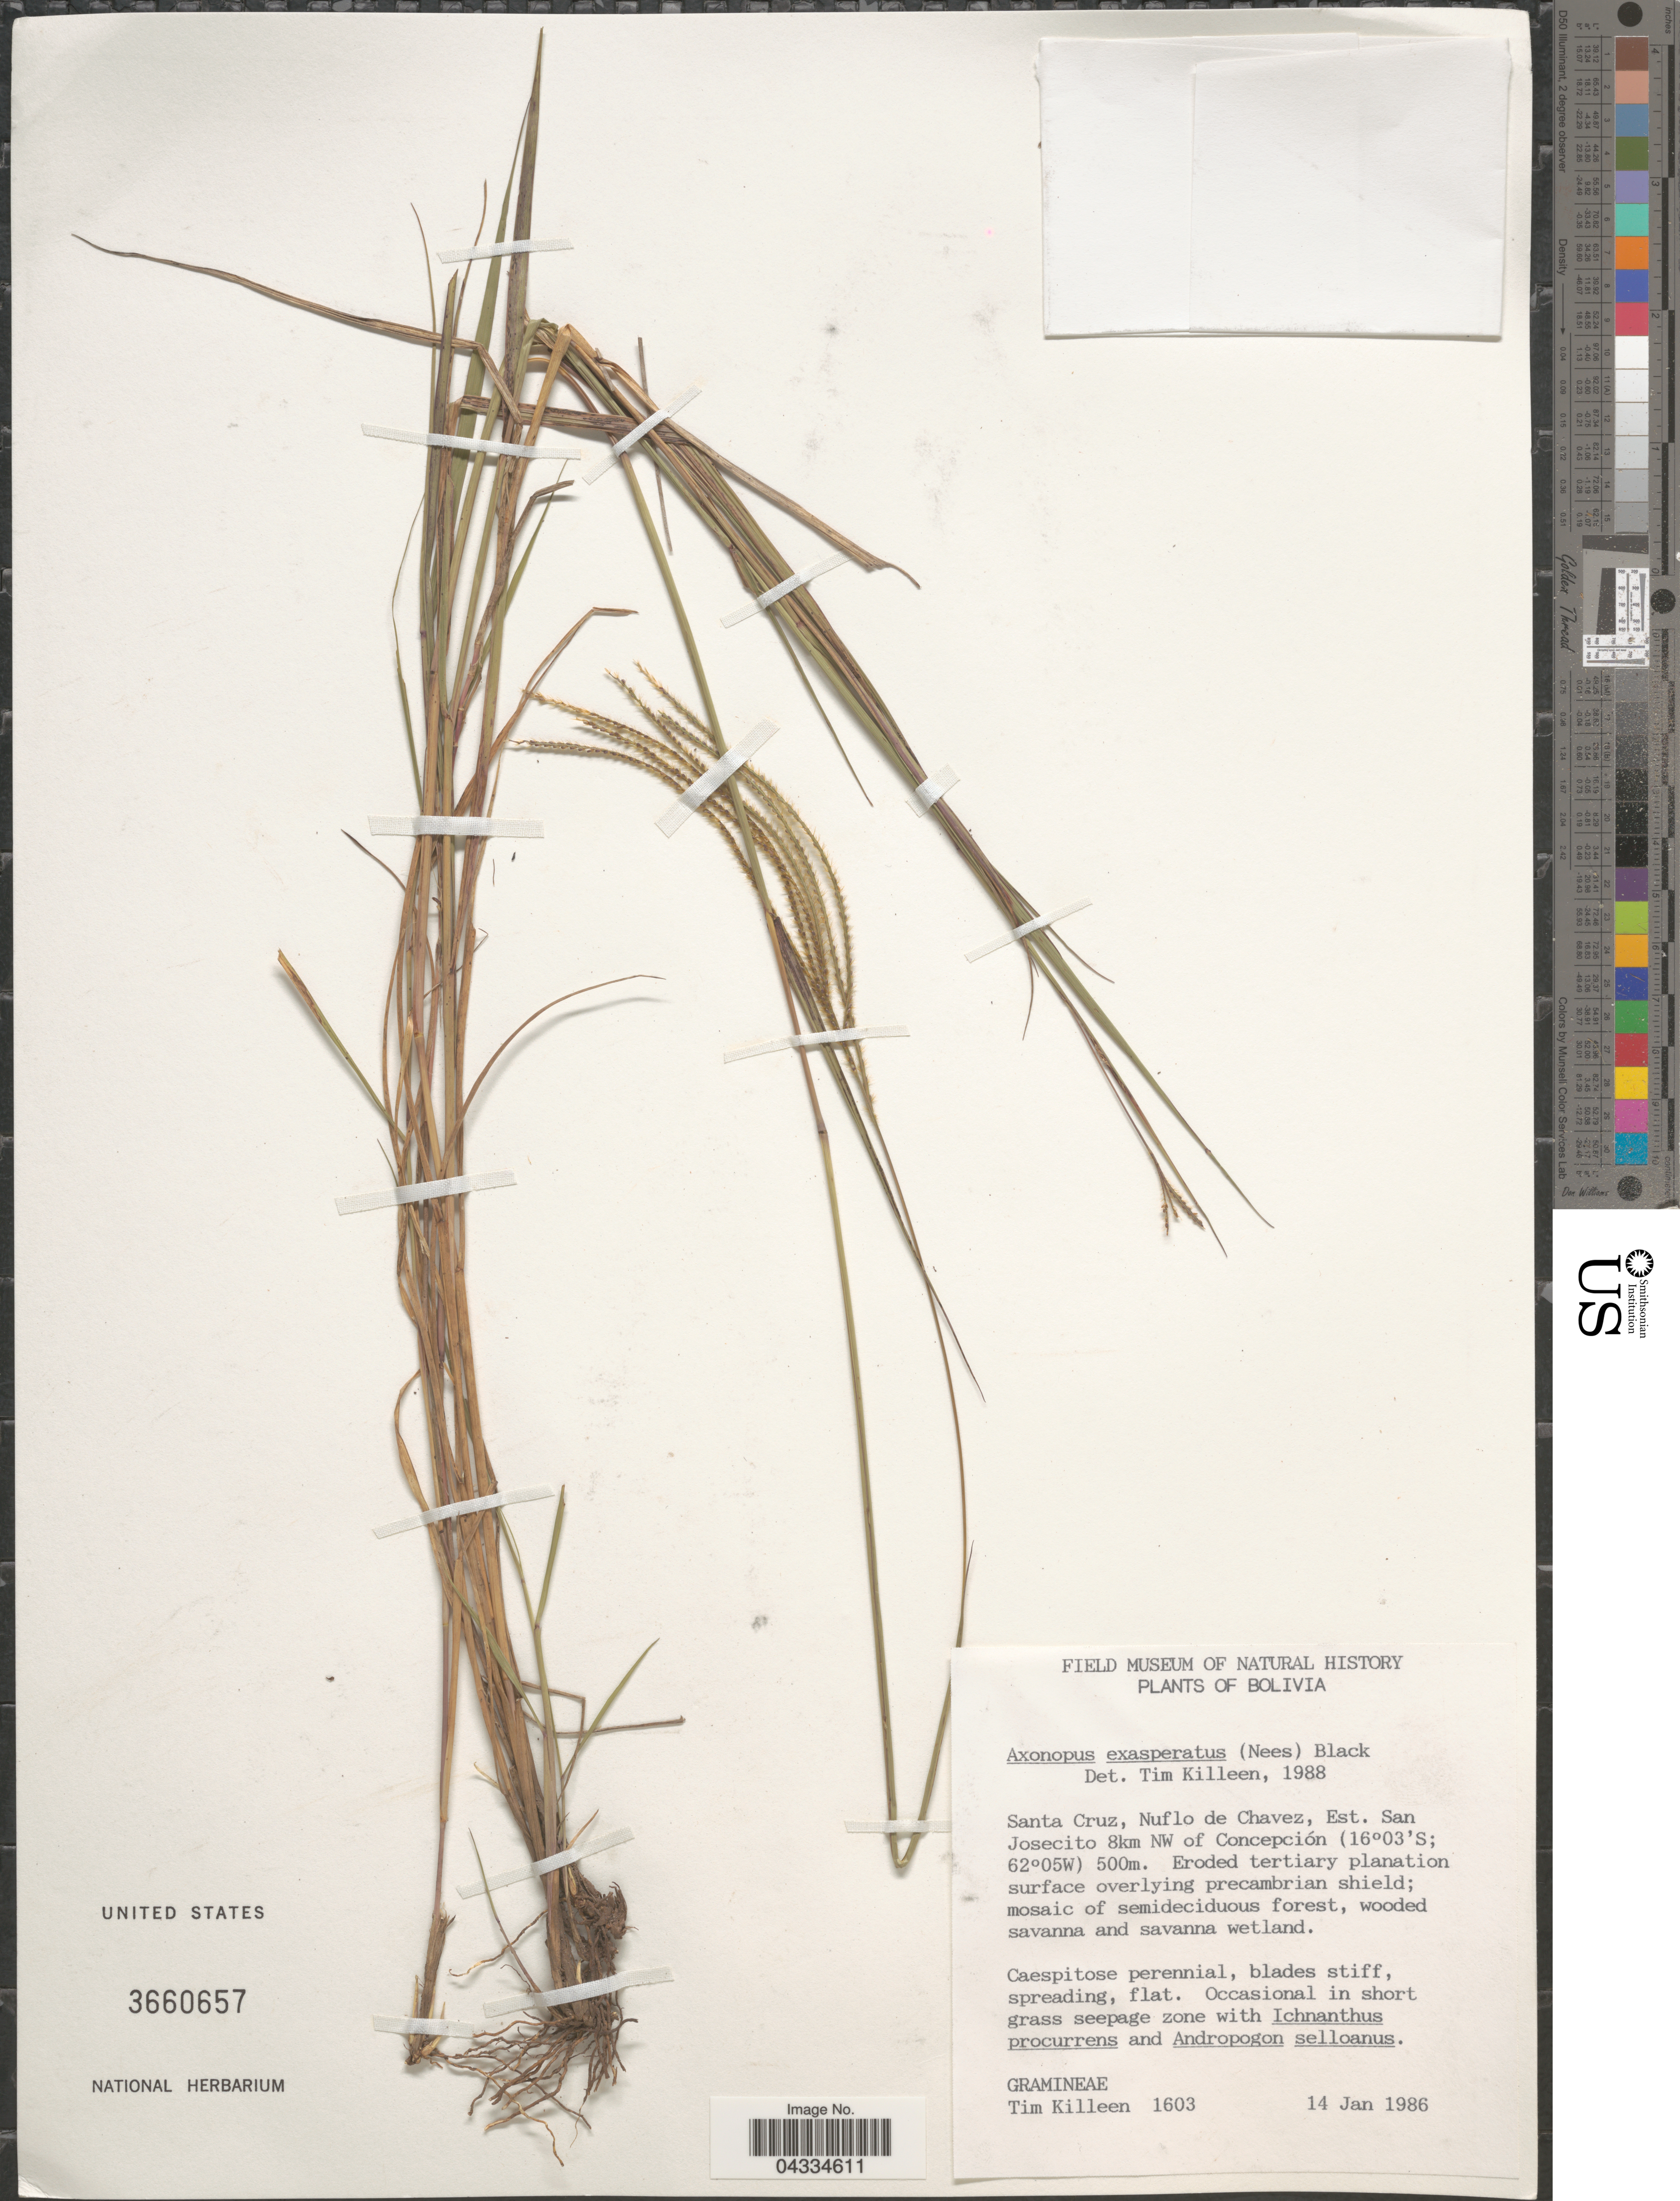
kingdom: Plantae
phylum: Tracheophyta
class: Liliopsida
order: Poales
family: Poaceae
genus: Axonopus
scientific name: Axonopus aureus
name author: P. Beauv.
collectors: T. J. Killeen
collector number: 1603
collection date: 1986-01-14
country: Bolivia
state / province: Santa Cruz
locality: Nuflo de Chavez, Est. San Josecito 8km NW of Concepción.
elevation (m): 500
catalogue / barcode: US 3660657